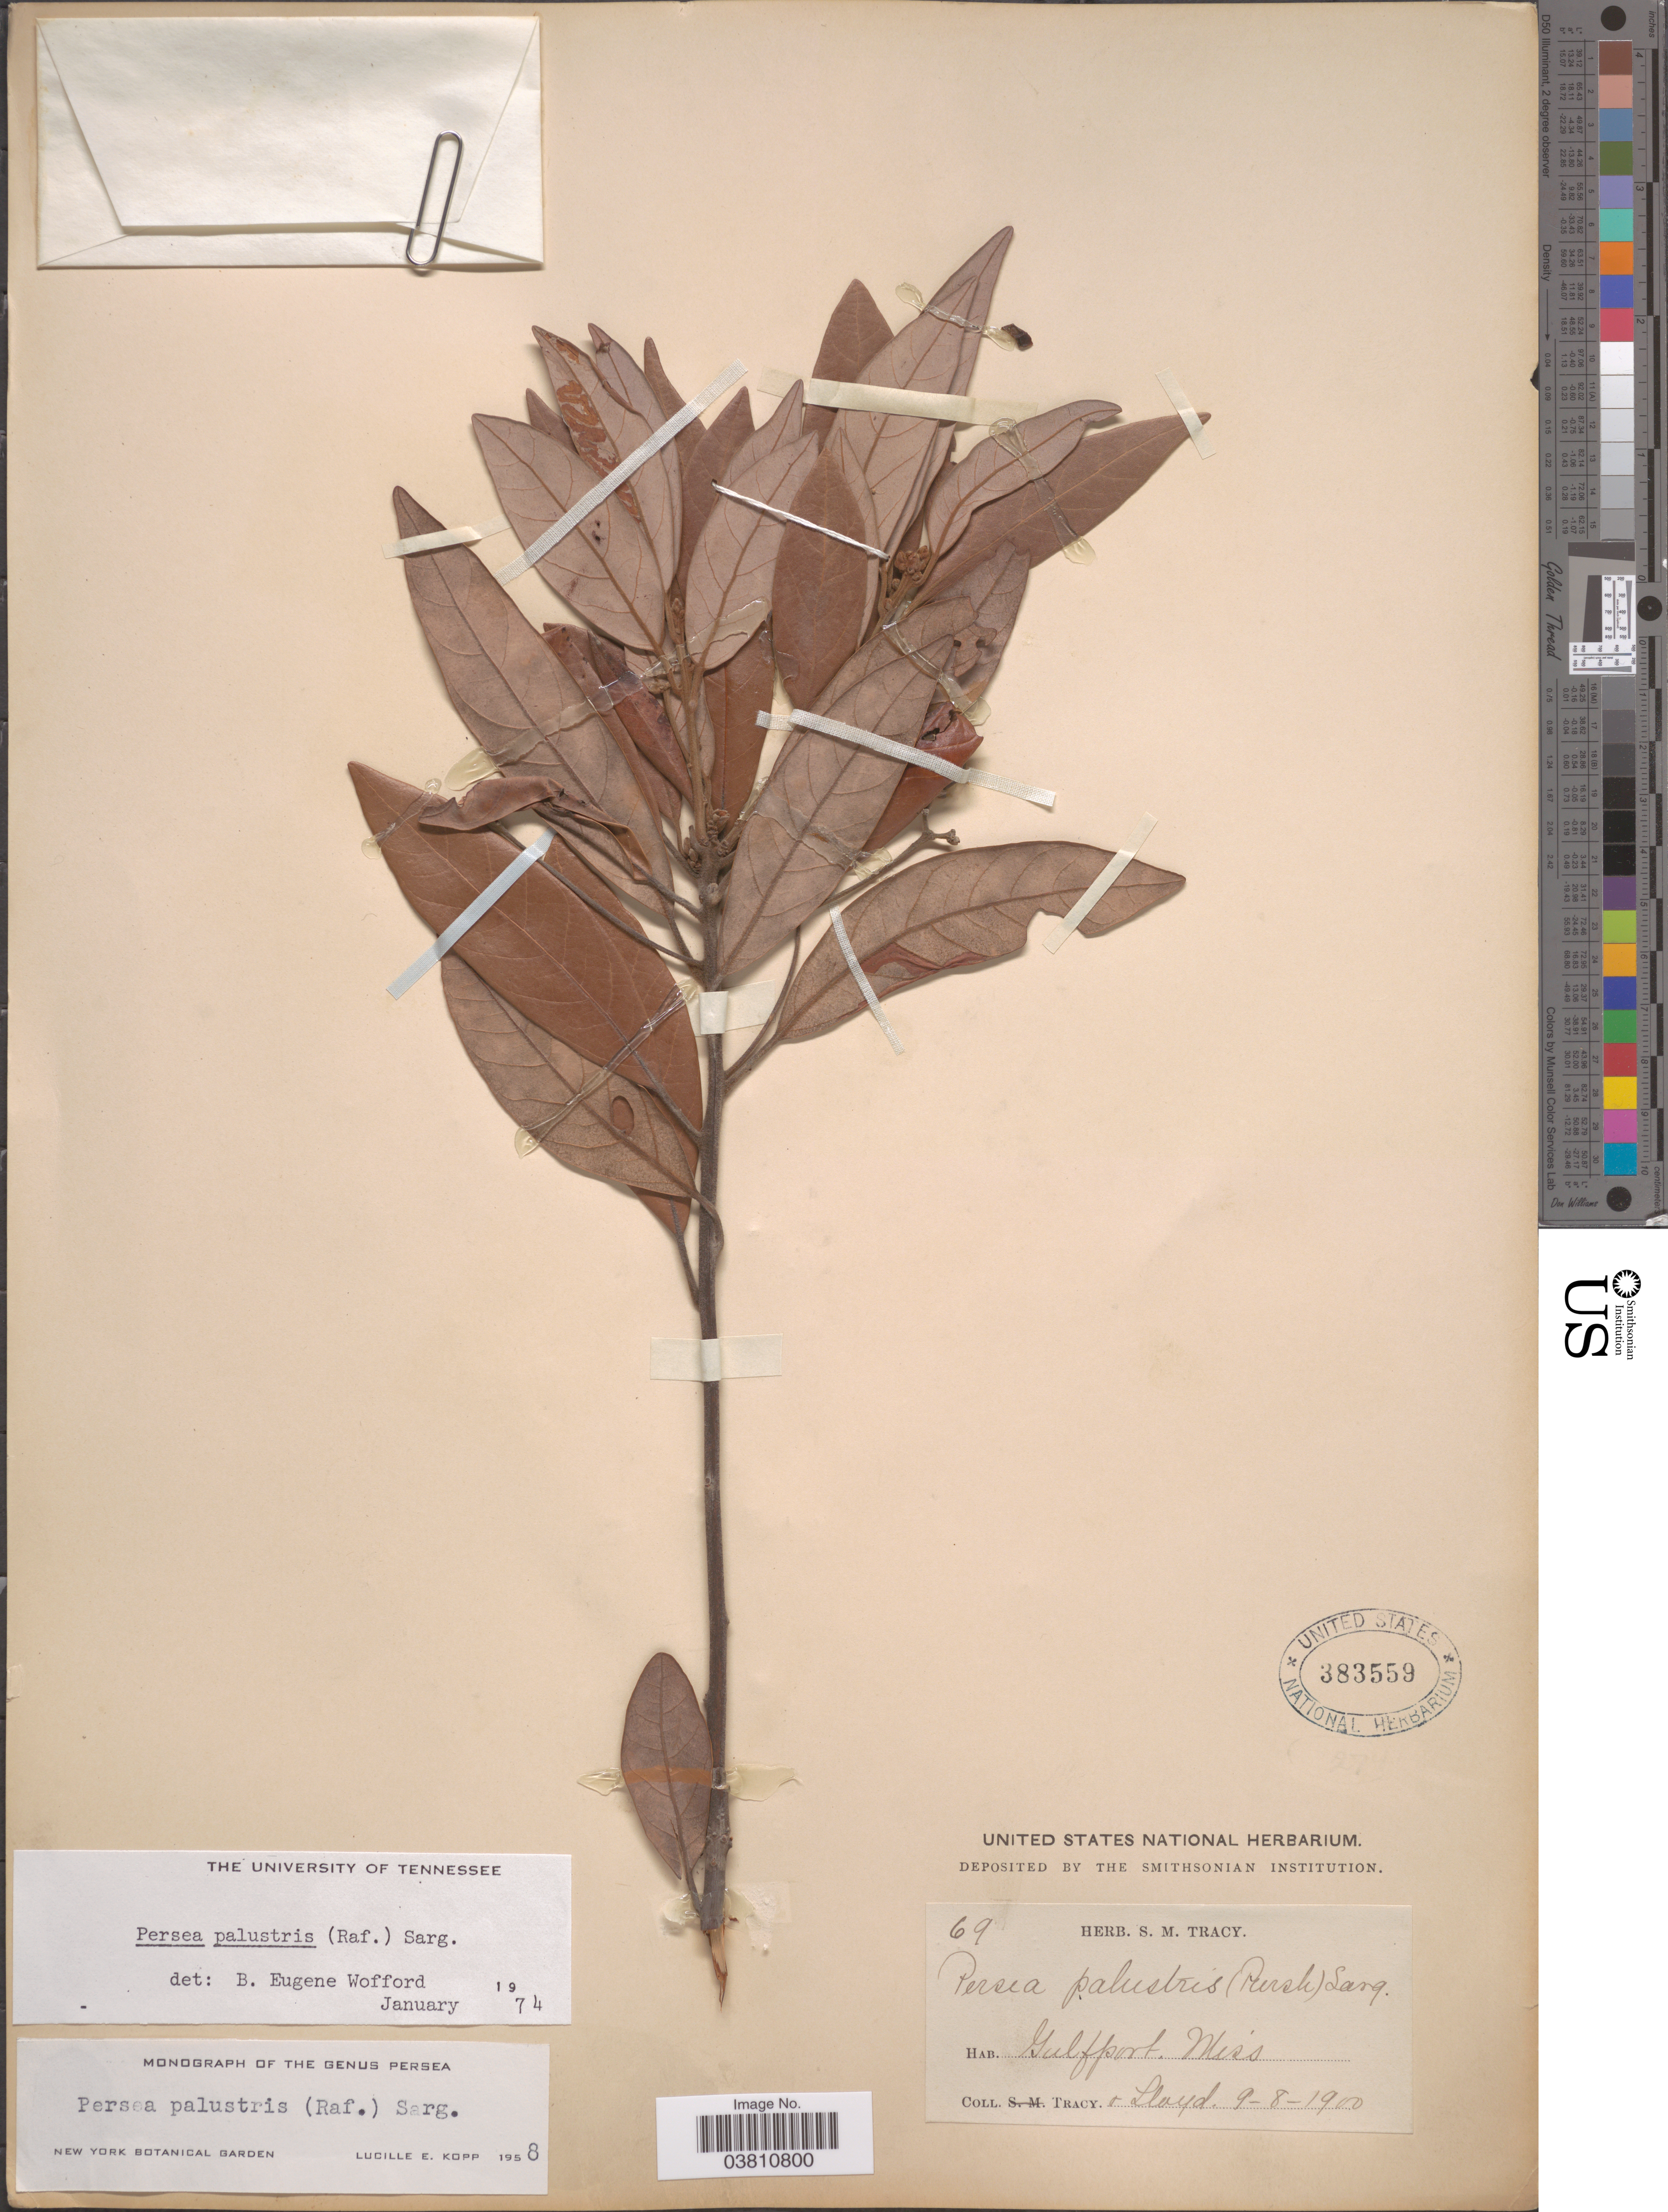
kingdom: Plantae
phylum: Tracheophyta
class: Magnoliopsida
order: Laurales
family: Lauraceae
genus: Persea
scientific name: Persea palustris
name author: (Raf.) Sarg.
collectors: -. Tracy & -- Lloyd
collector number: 69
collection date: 1900-09-08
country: United States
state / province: Wisconsin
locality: Gulfport.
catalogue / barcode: US 383559